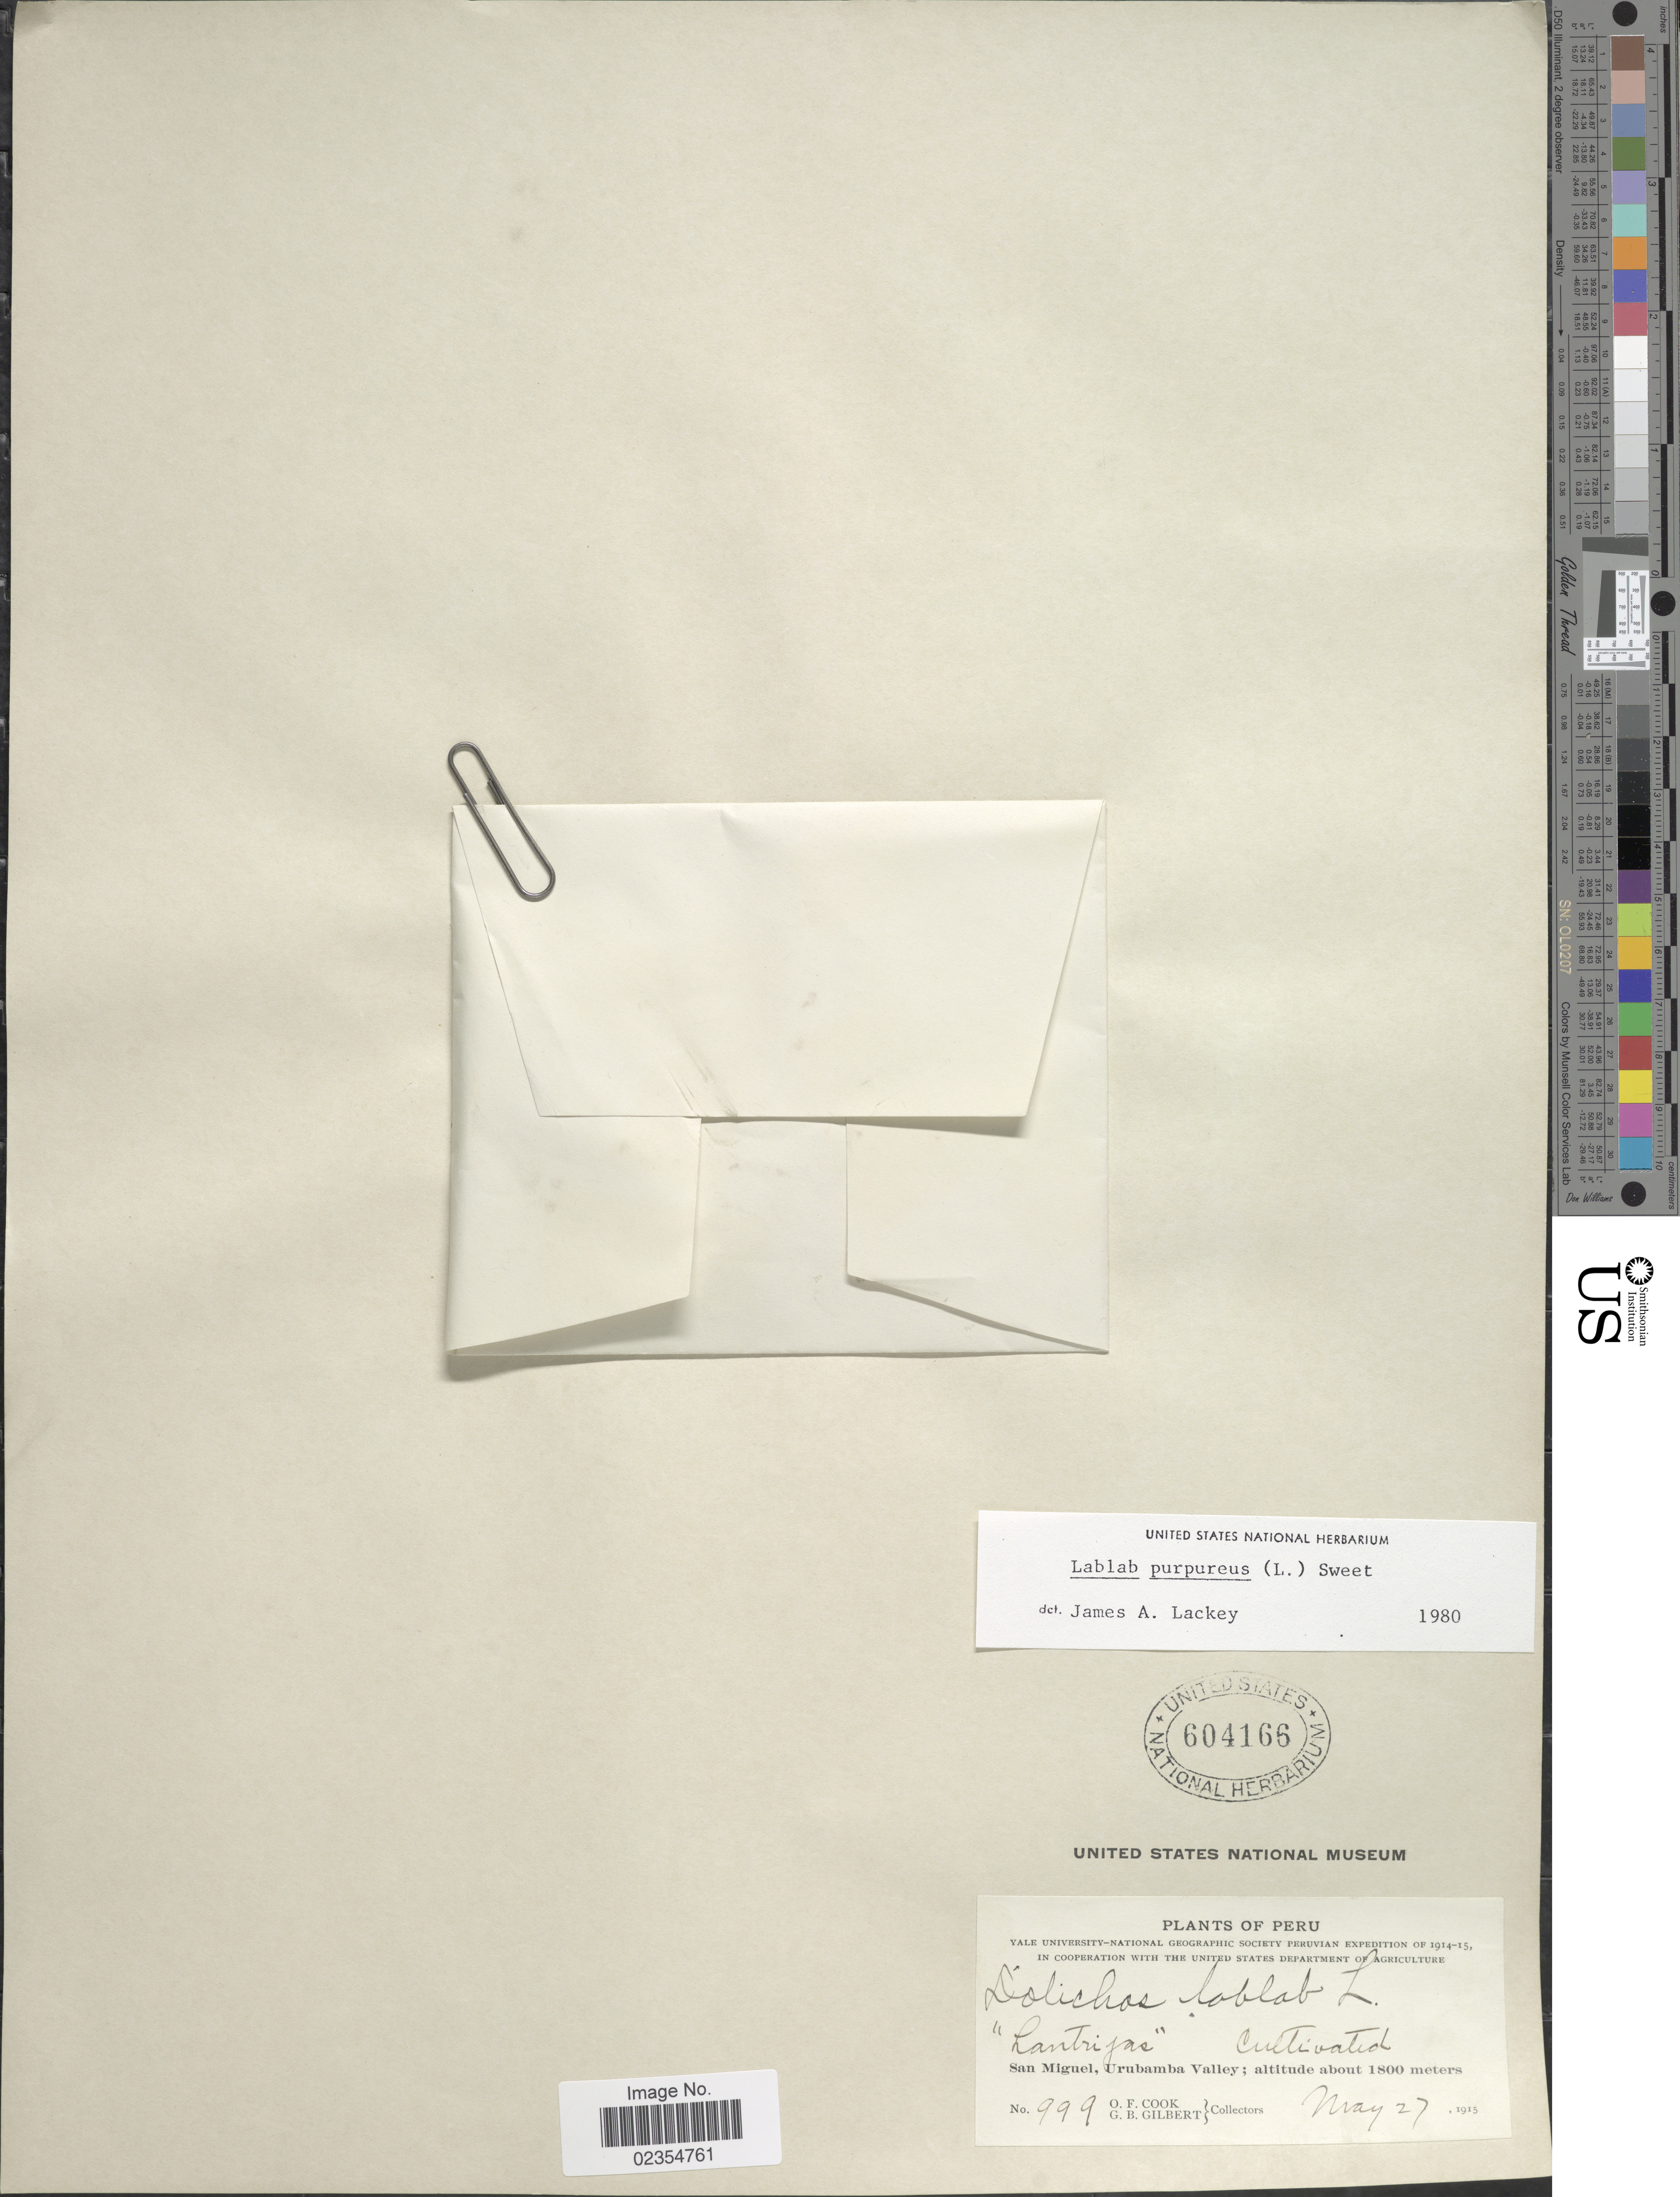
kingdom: Plantae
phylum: Tracheophyta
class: Magnoliopsida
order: Fabales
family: Fabaceae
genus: Lablab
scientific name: Lablab purpureus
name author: (L.) Sweet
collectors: O. F. Cook & G. B. Gilbert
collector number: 999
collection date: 1915-05-27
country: Peru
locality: San Miguel, Urubamba Valley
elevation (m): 1800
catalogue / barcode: US 604166